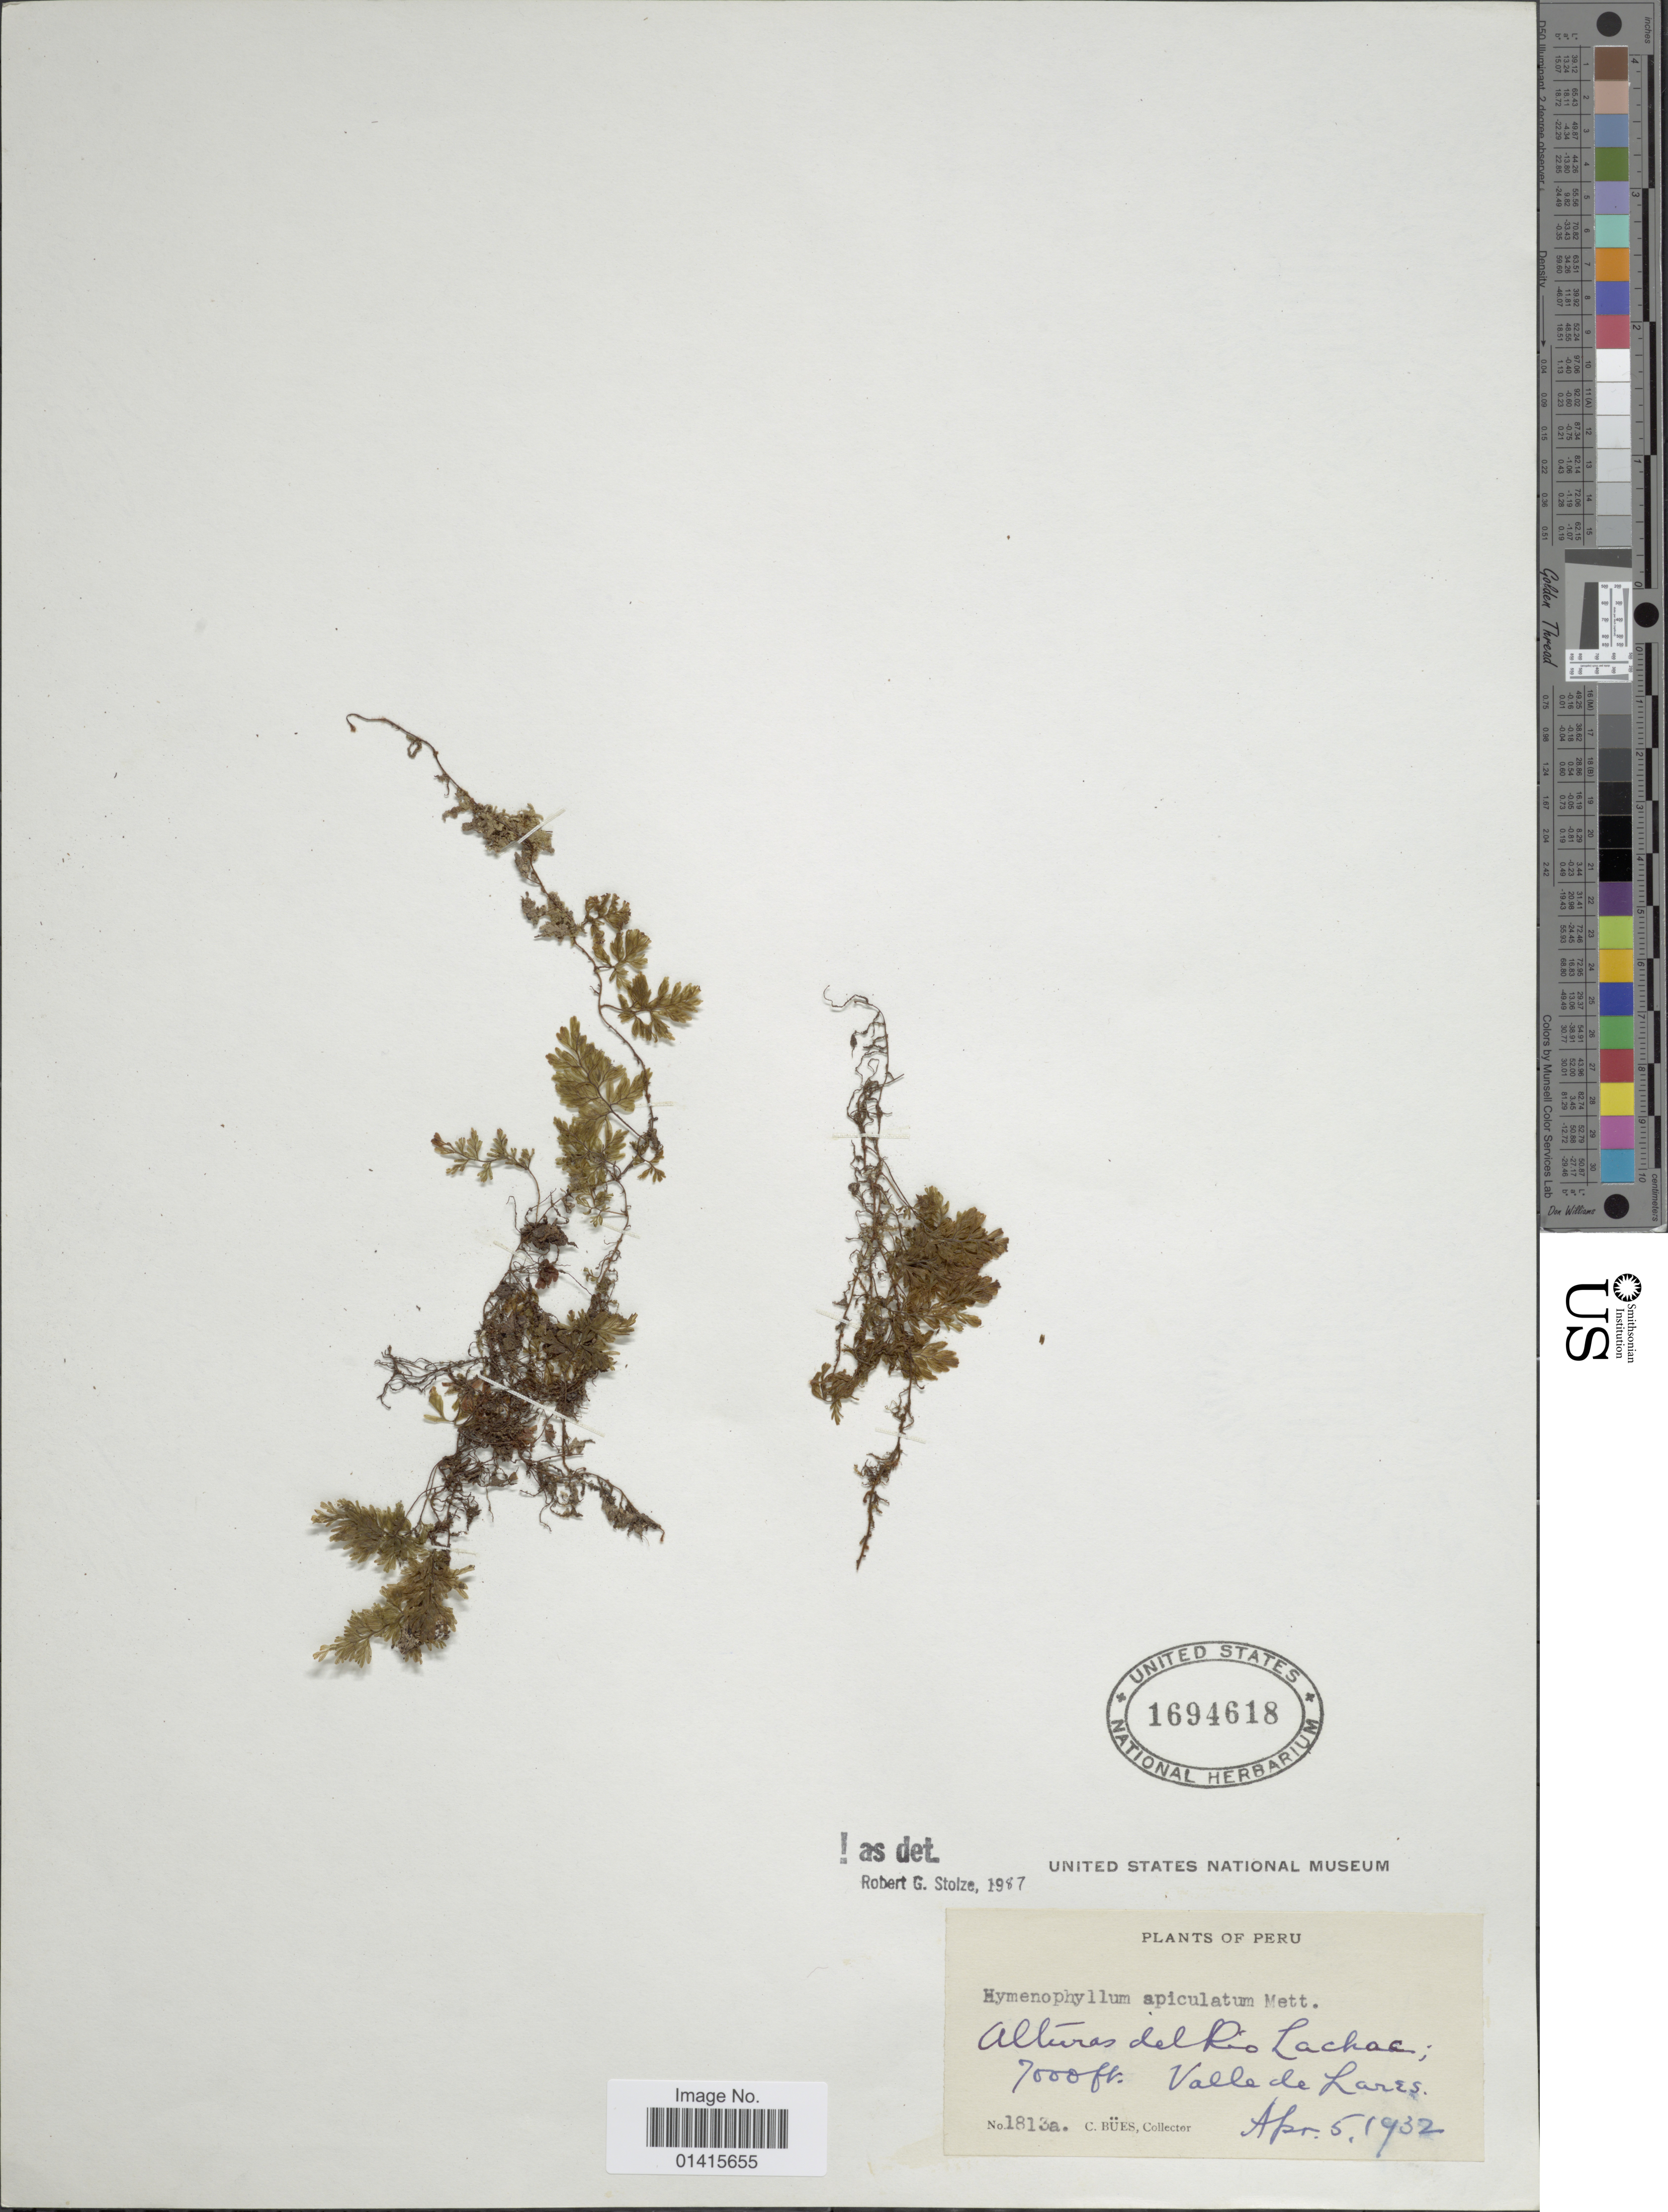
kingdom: Plantae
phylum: Tracheophyta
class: Polypodiopsida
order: Hymenophyllales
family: Hymenophyllaceae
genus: Hymenophyllum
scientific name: Hymenophyllum apiculatum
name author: Mett. ex Kuhn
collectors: C. Bues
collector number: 1813a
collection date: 1932-04-05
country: Peru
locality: Alluvias del Rio Lachac, Valle de Lares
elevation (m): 2134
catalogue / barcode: US 1694618